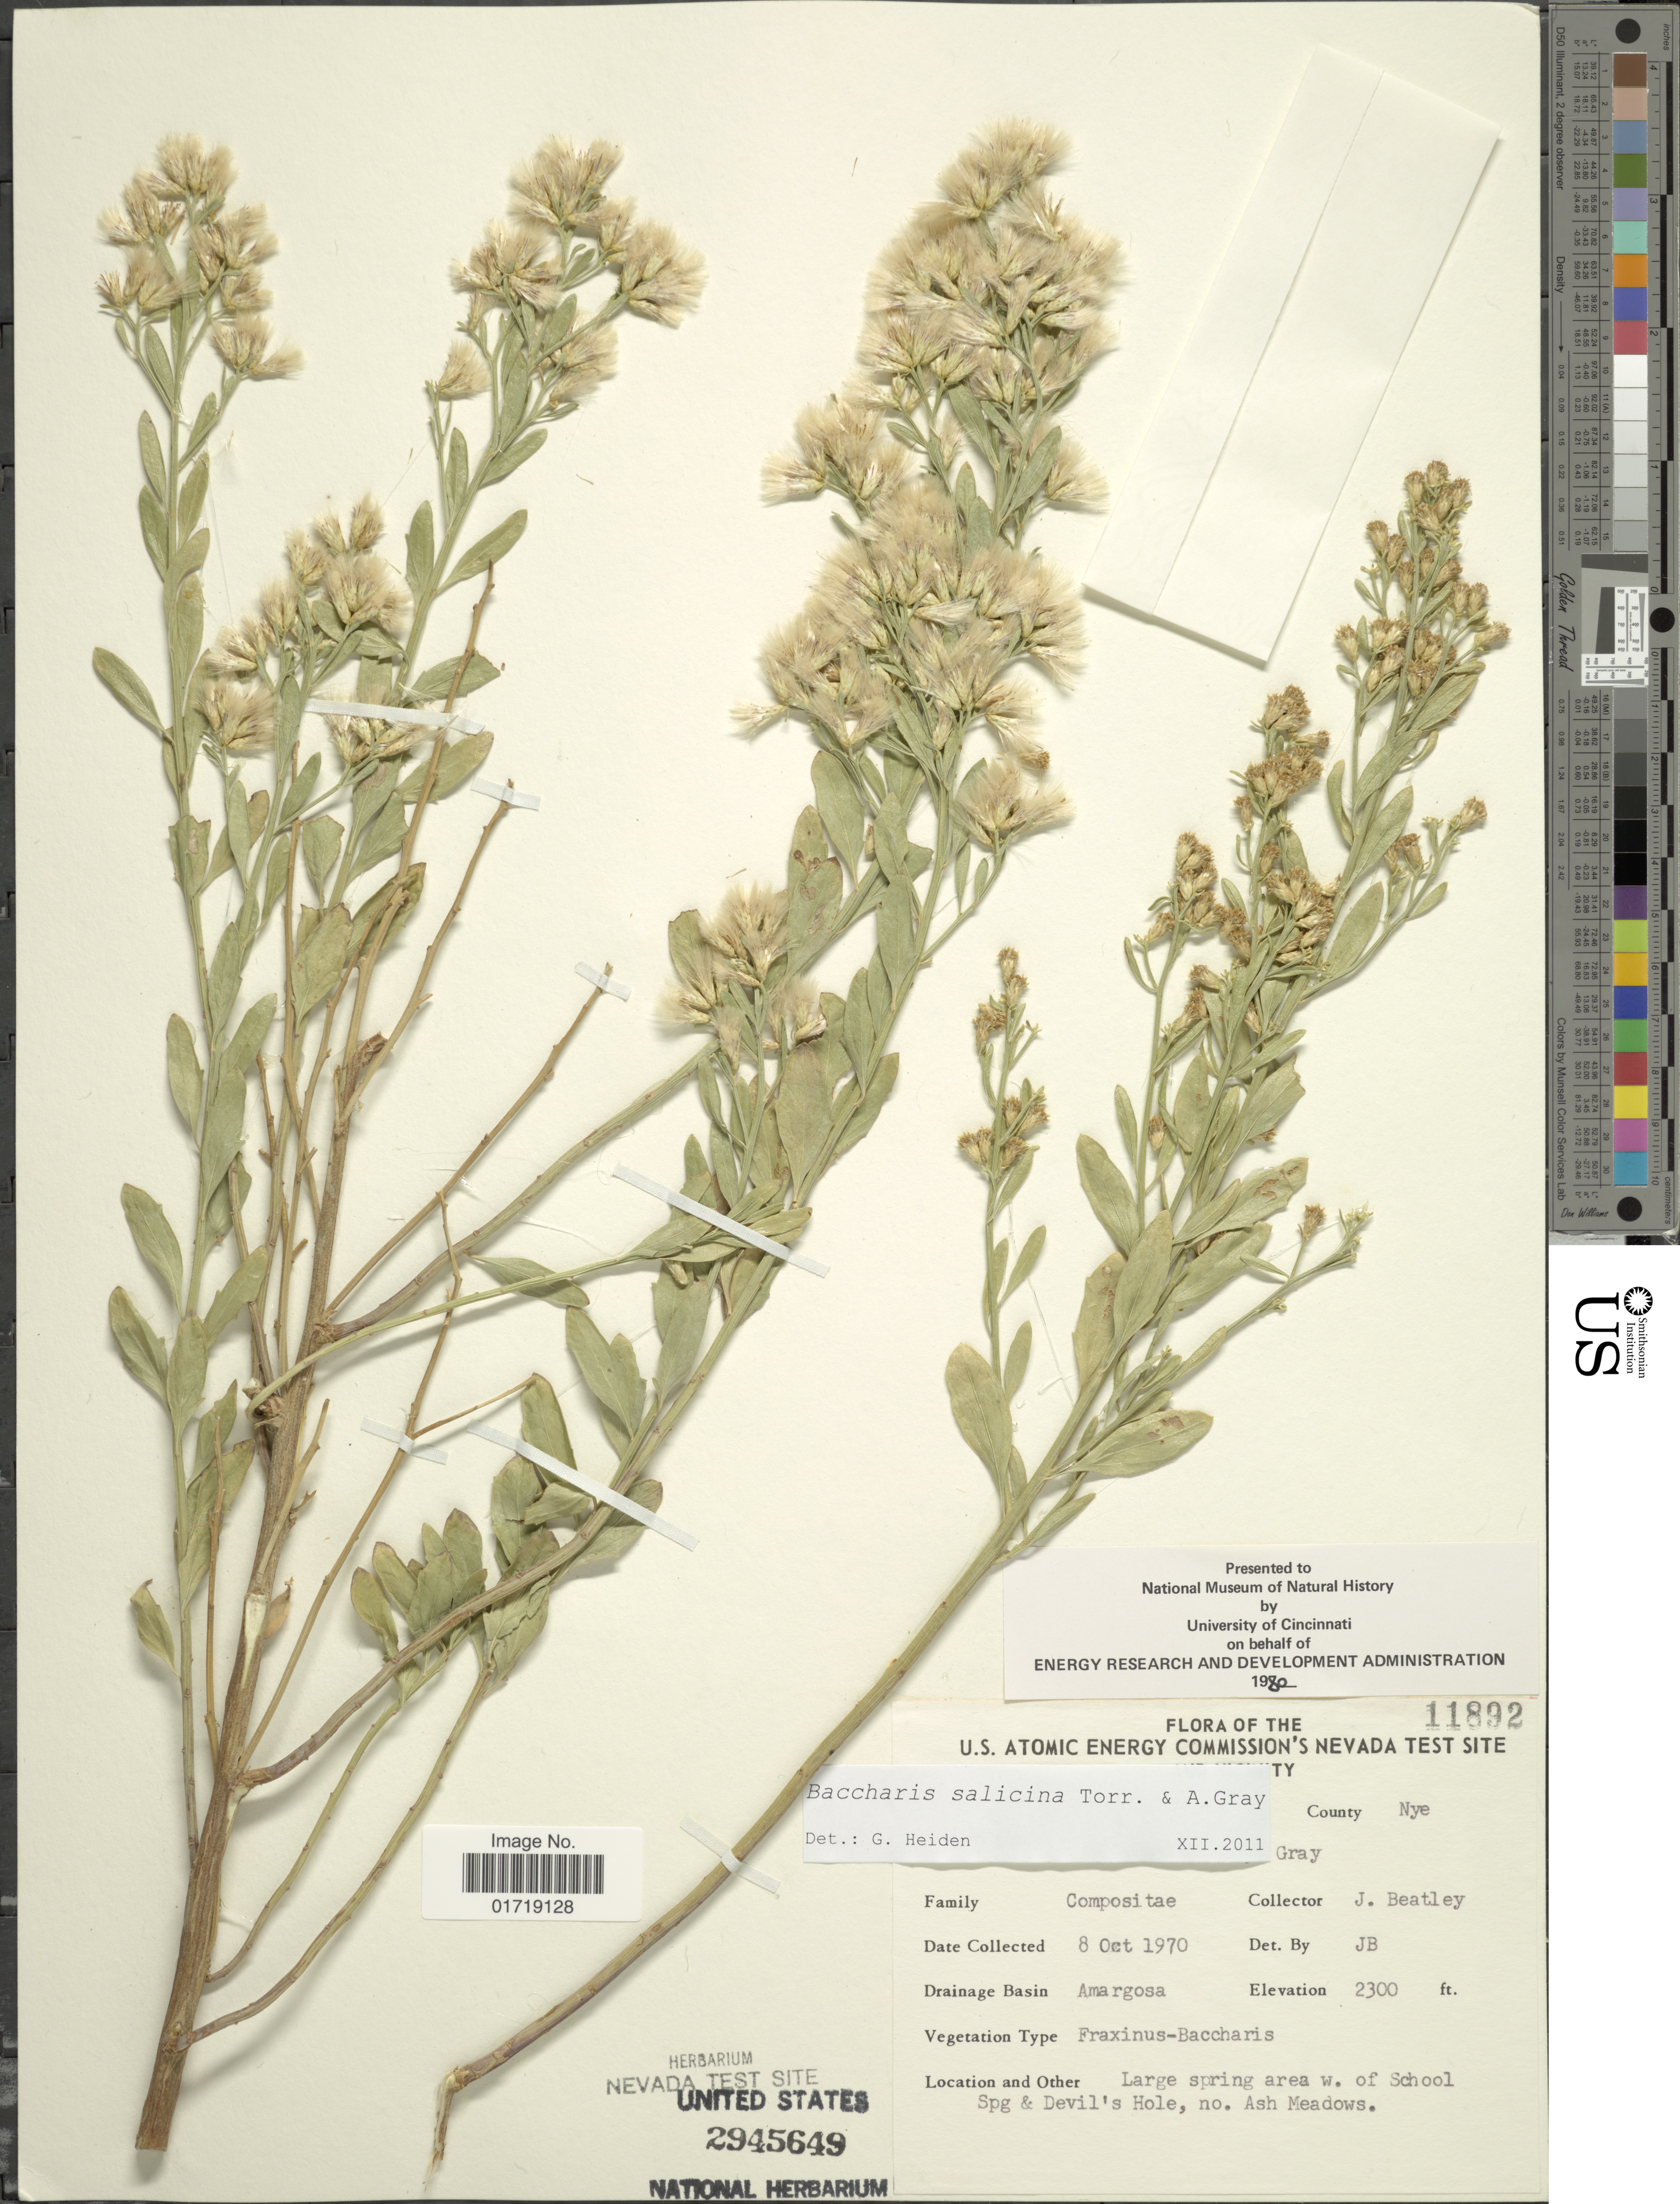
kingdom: Plantae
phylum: Tracheophyta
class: Magnoliopsida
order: Asterales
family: Asteraceae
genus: Baccharis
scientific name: Baccharis salicina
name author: Torr. & A. Gray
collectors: J. C. Beatley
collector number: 11892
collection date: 1970-10-08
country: United States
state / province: Nevada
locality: U. S. Atomic Energy Commission's Nevada Test Site And Vicinity, County Nye, Drainage Basin Amargosa, Large spring area w. of School Spg & Devil's Hole, no. Ash Meadows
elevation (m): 701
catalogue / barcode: US 2945649